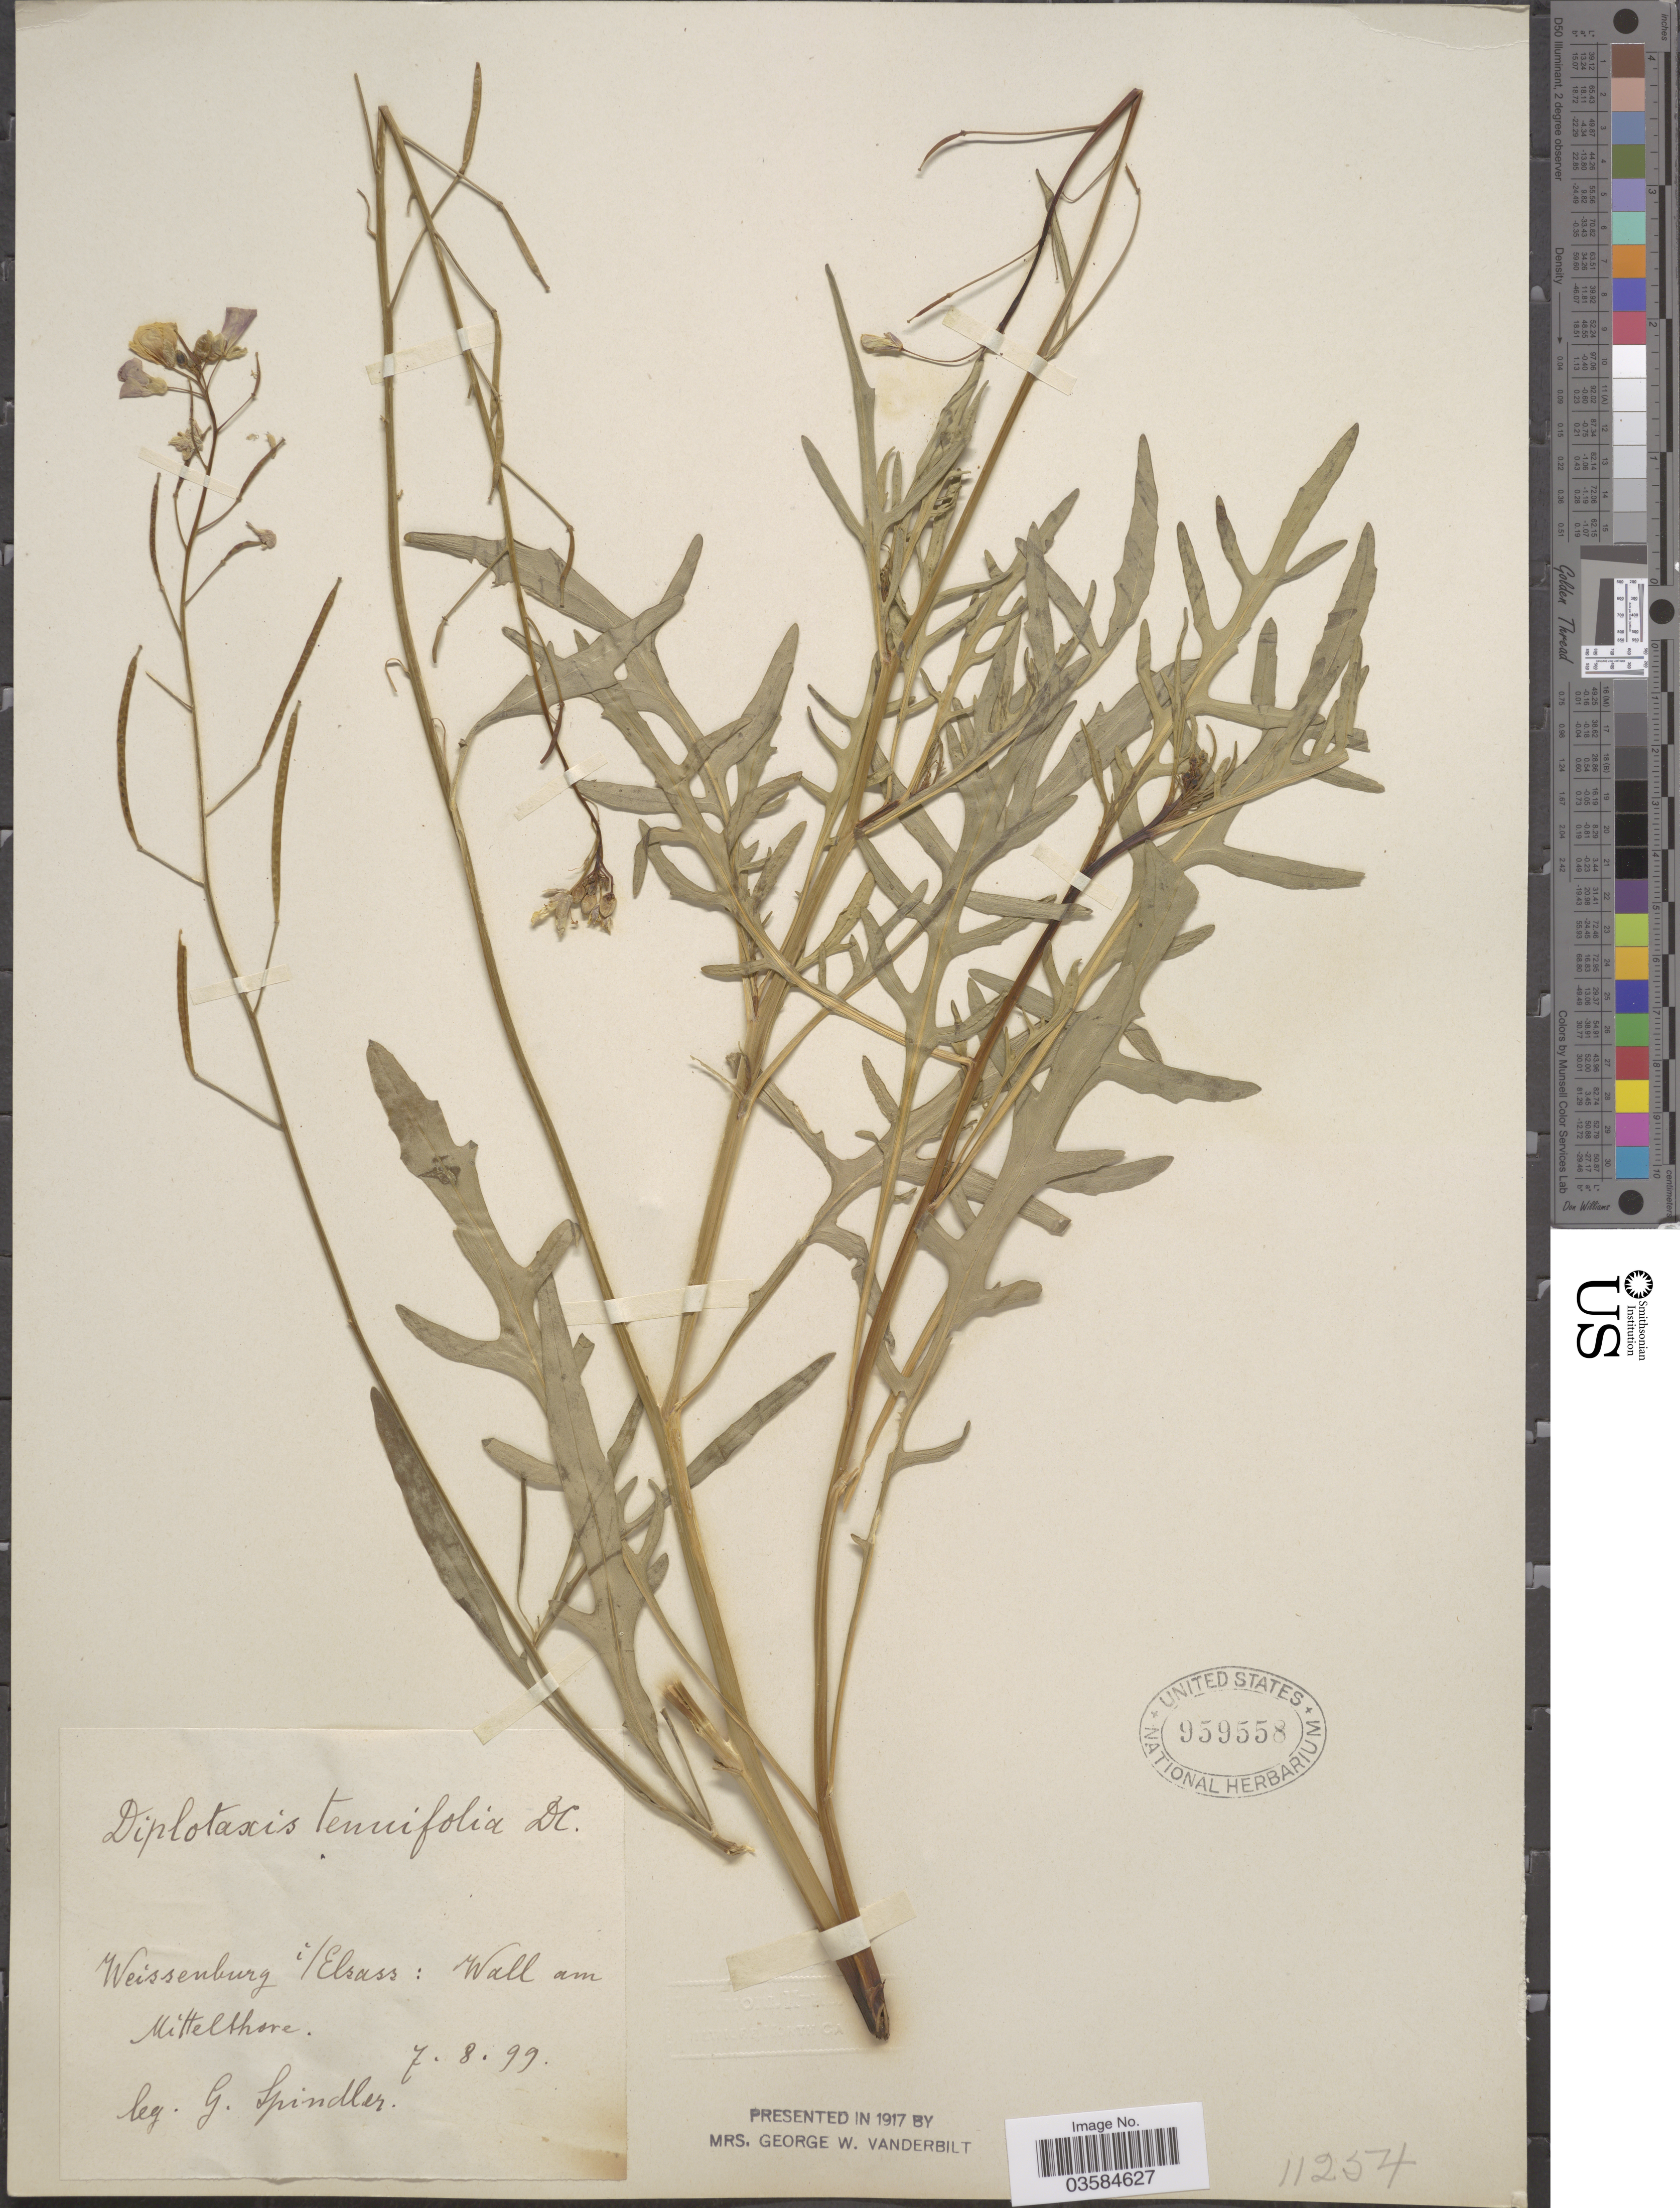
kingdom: Plantae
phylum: Tracheophyta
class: Magnoliopsida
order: Brassicales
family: Brassicaceae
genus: Diplotaxis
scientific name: Diplotaxis tenuifolia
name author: (L.) DC.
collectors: G. Spindler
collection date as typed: Transcribed d/m/y: 7/8/99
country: France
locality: Weissenburg i/Elsass: Wall am Mittelhore.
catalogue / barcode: US 959558